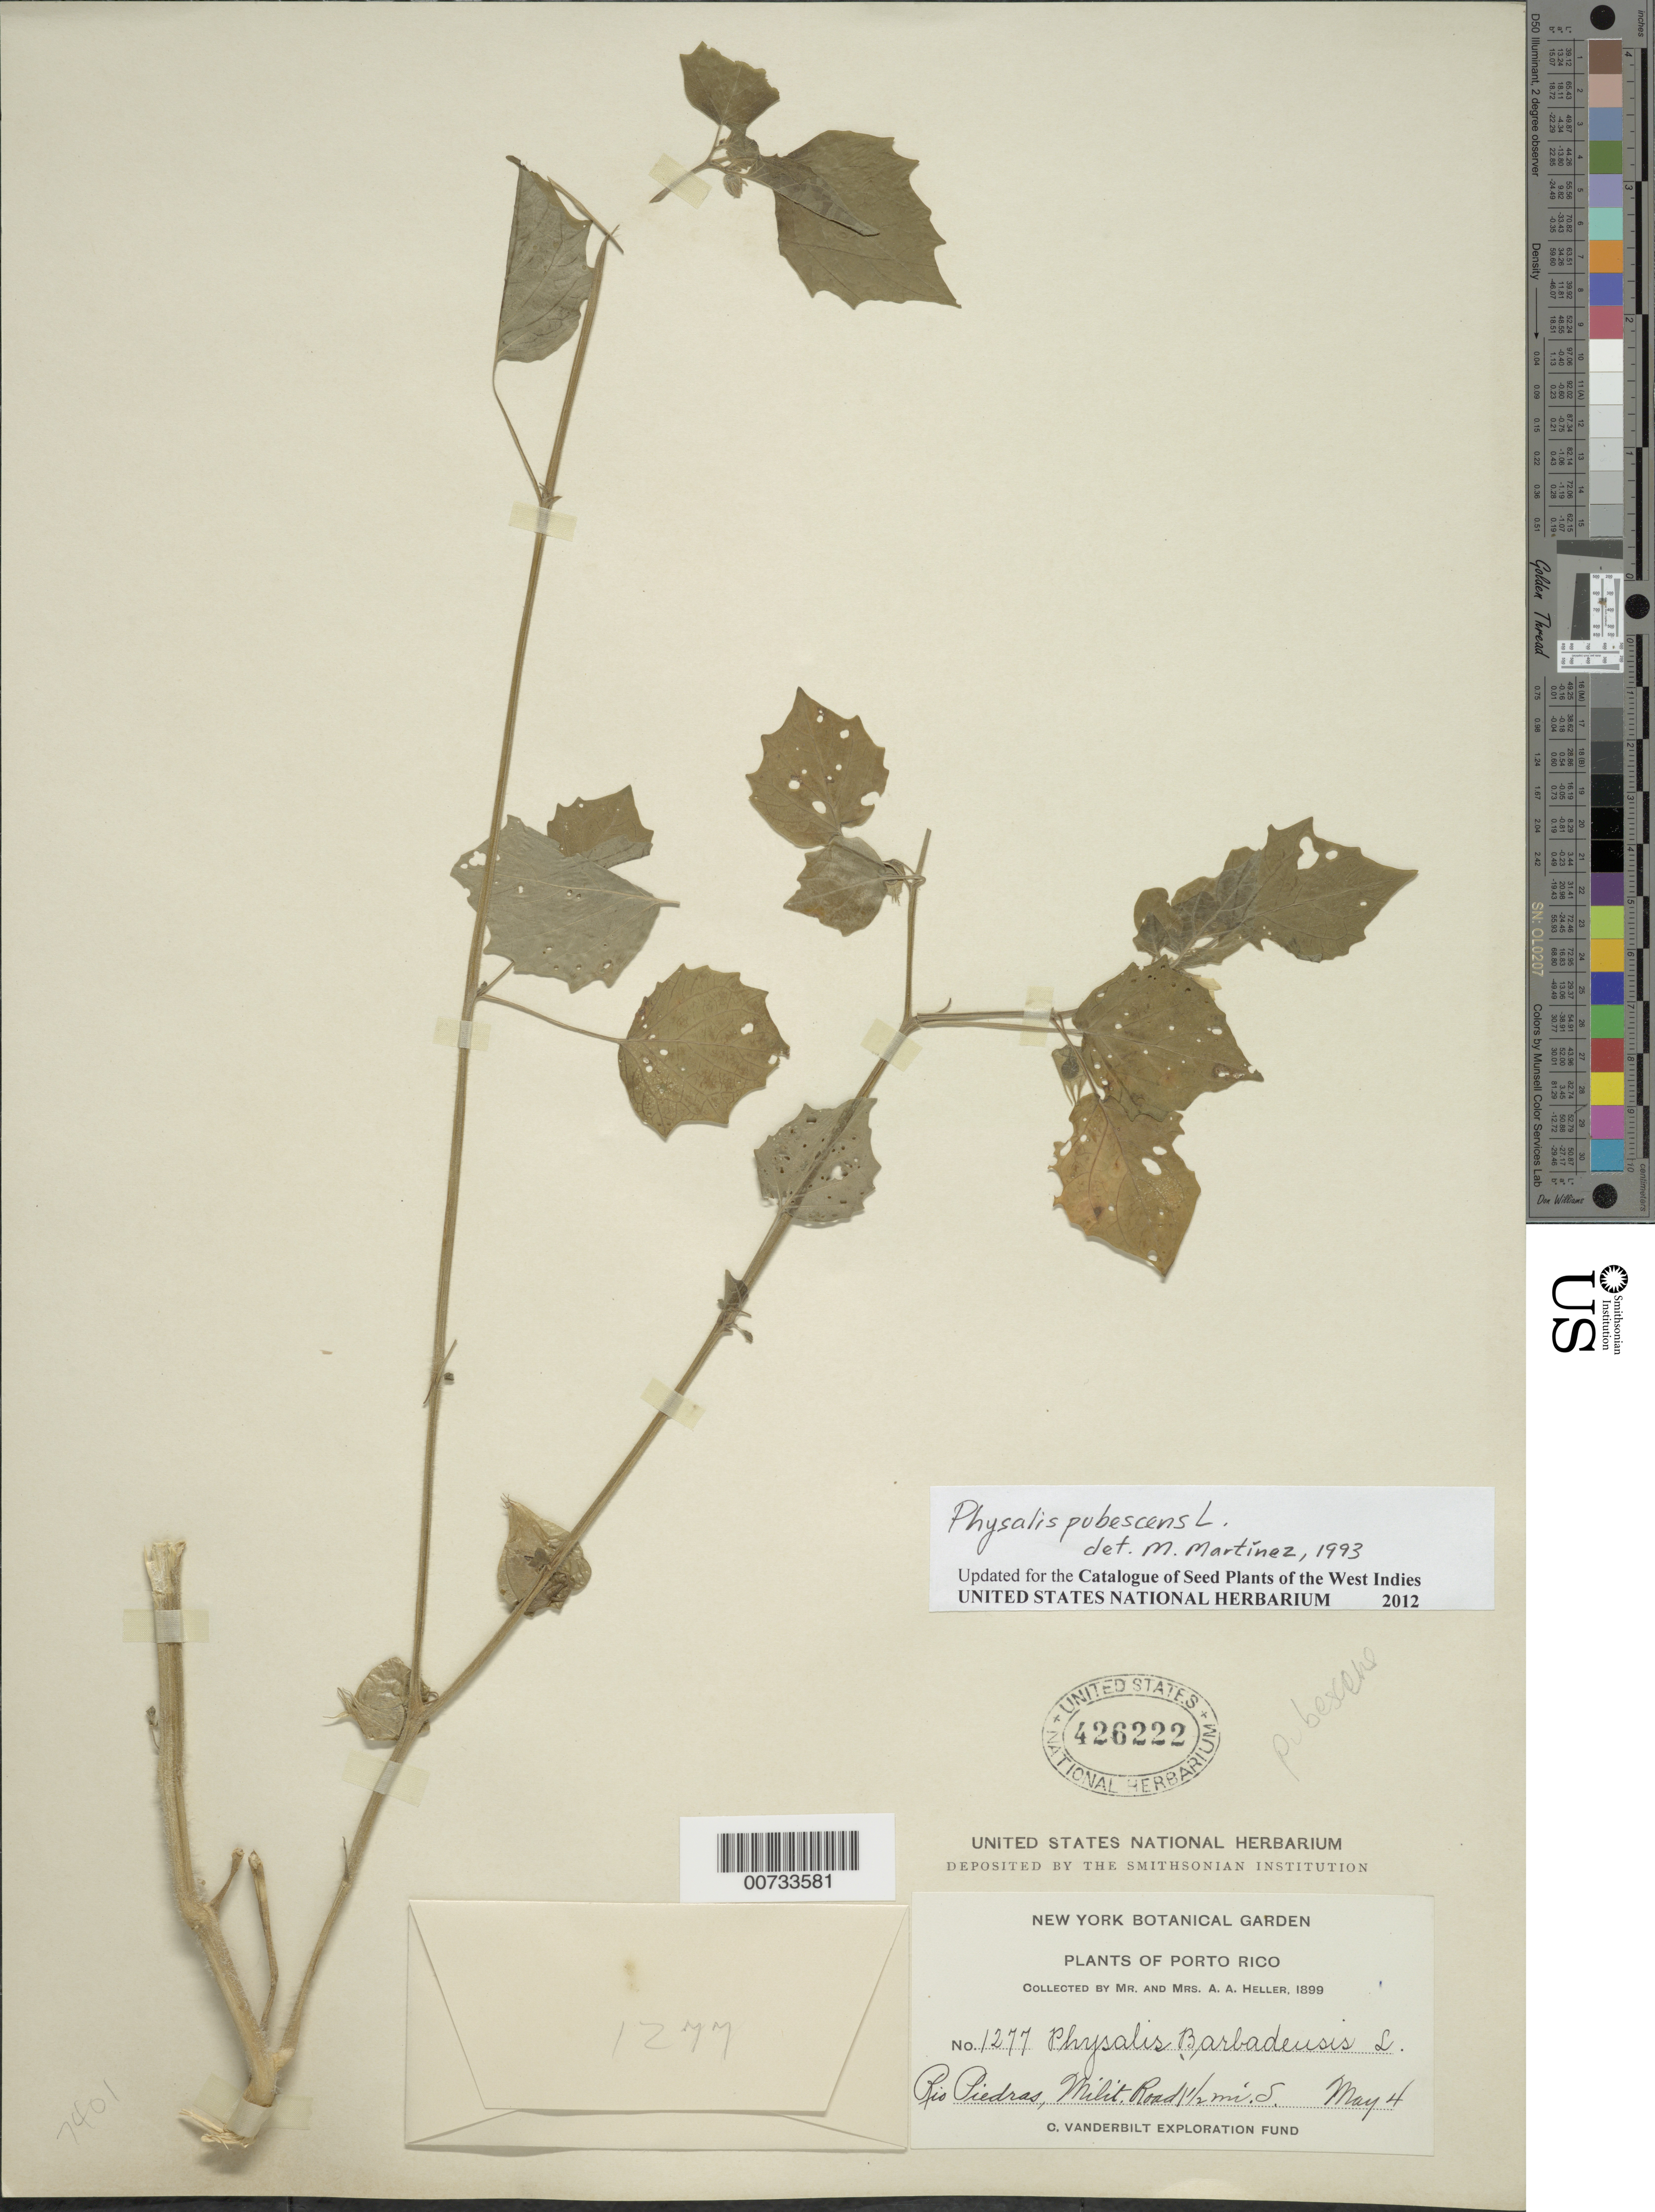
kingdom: Plantae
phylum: Tracheophyta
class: Magnoliopsida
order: Solanales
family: Solanaceae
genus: Physalis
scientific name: Physalis pubescens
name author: L.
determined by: Martinez, M.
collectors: A. A. Heller & E. G. Heller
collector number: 1277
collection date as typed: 04 May 1899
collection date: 1899-05-04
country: Puerto Rico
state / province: San Juan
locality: Military Road, 1 1/2 mi S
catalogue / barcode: US 426222